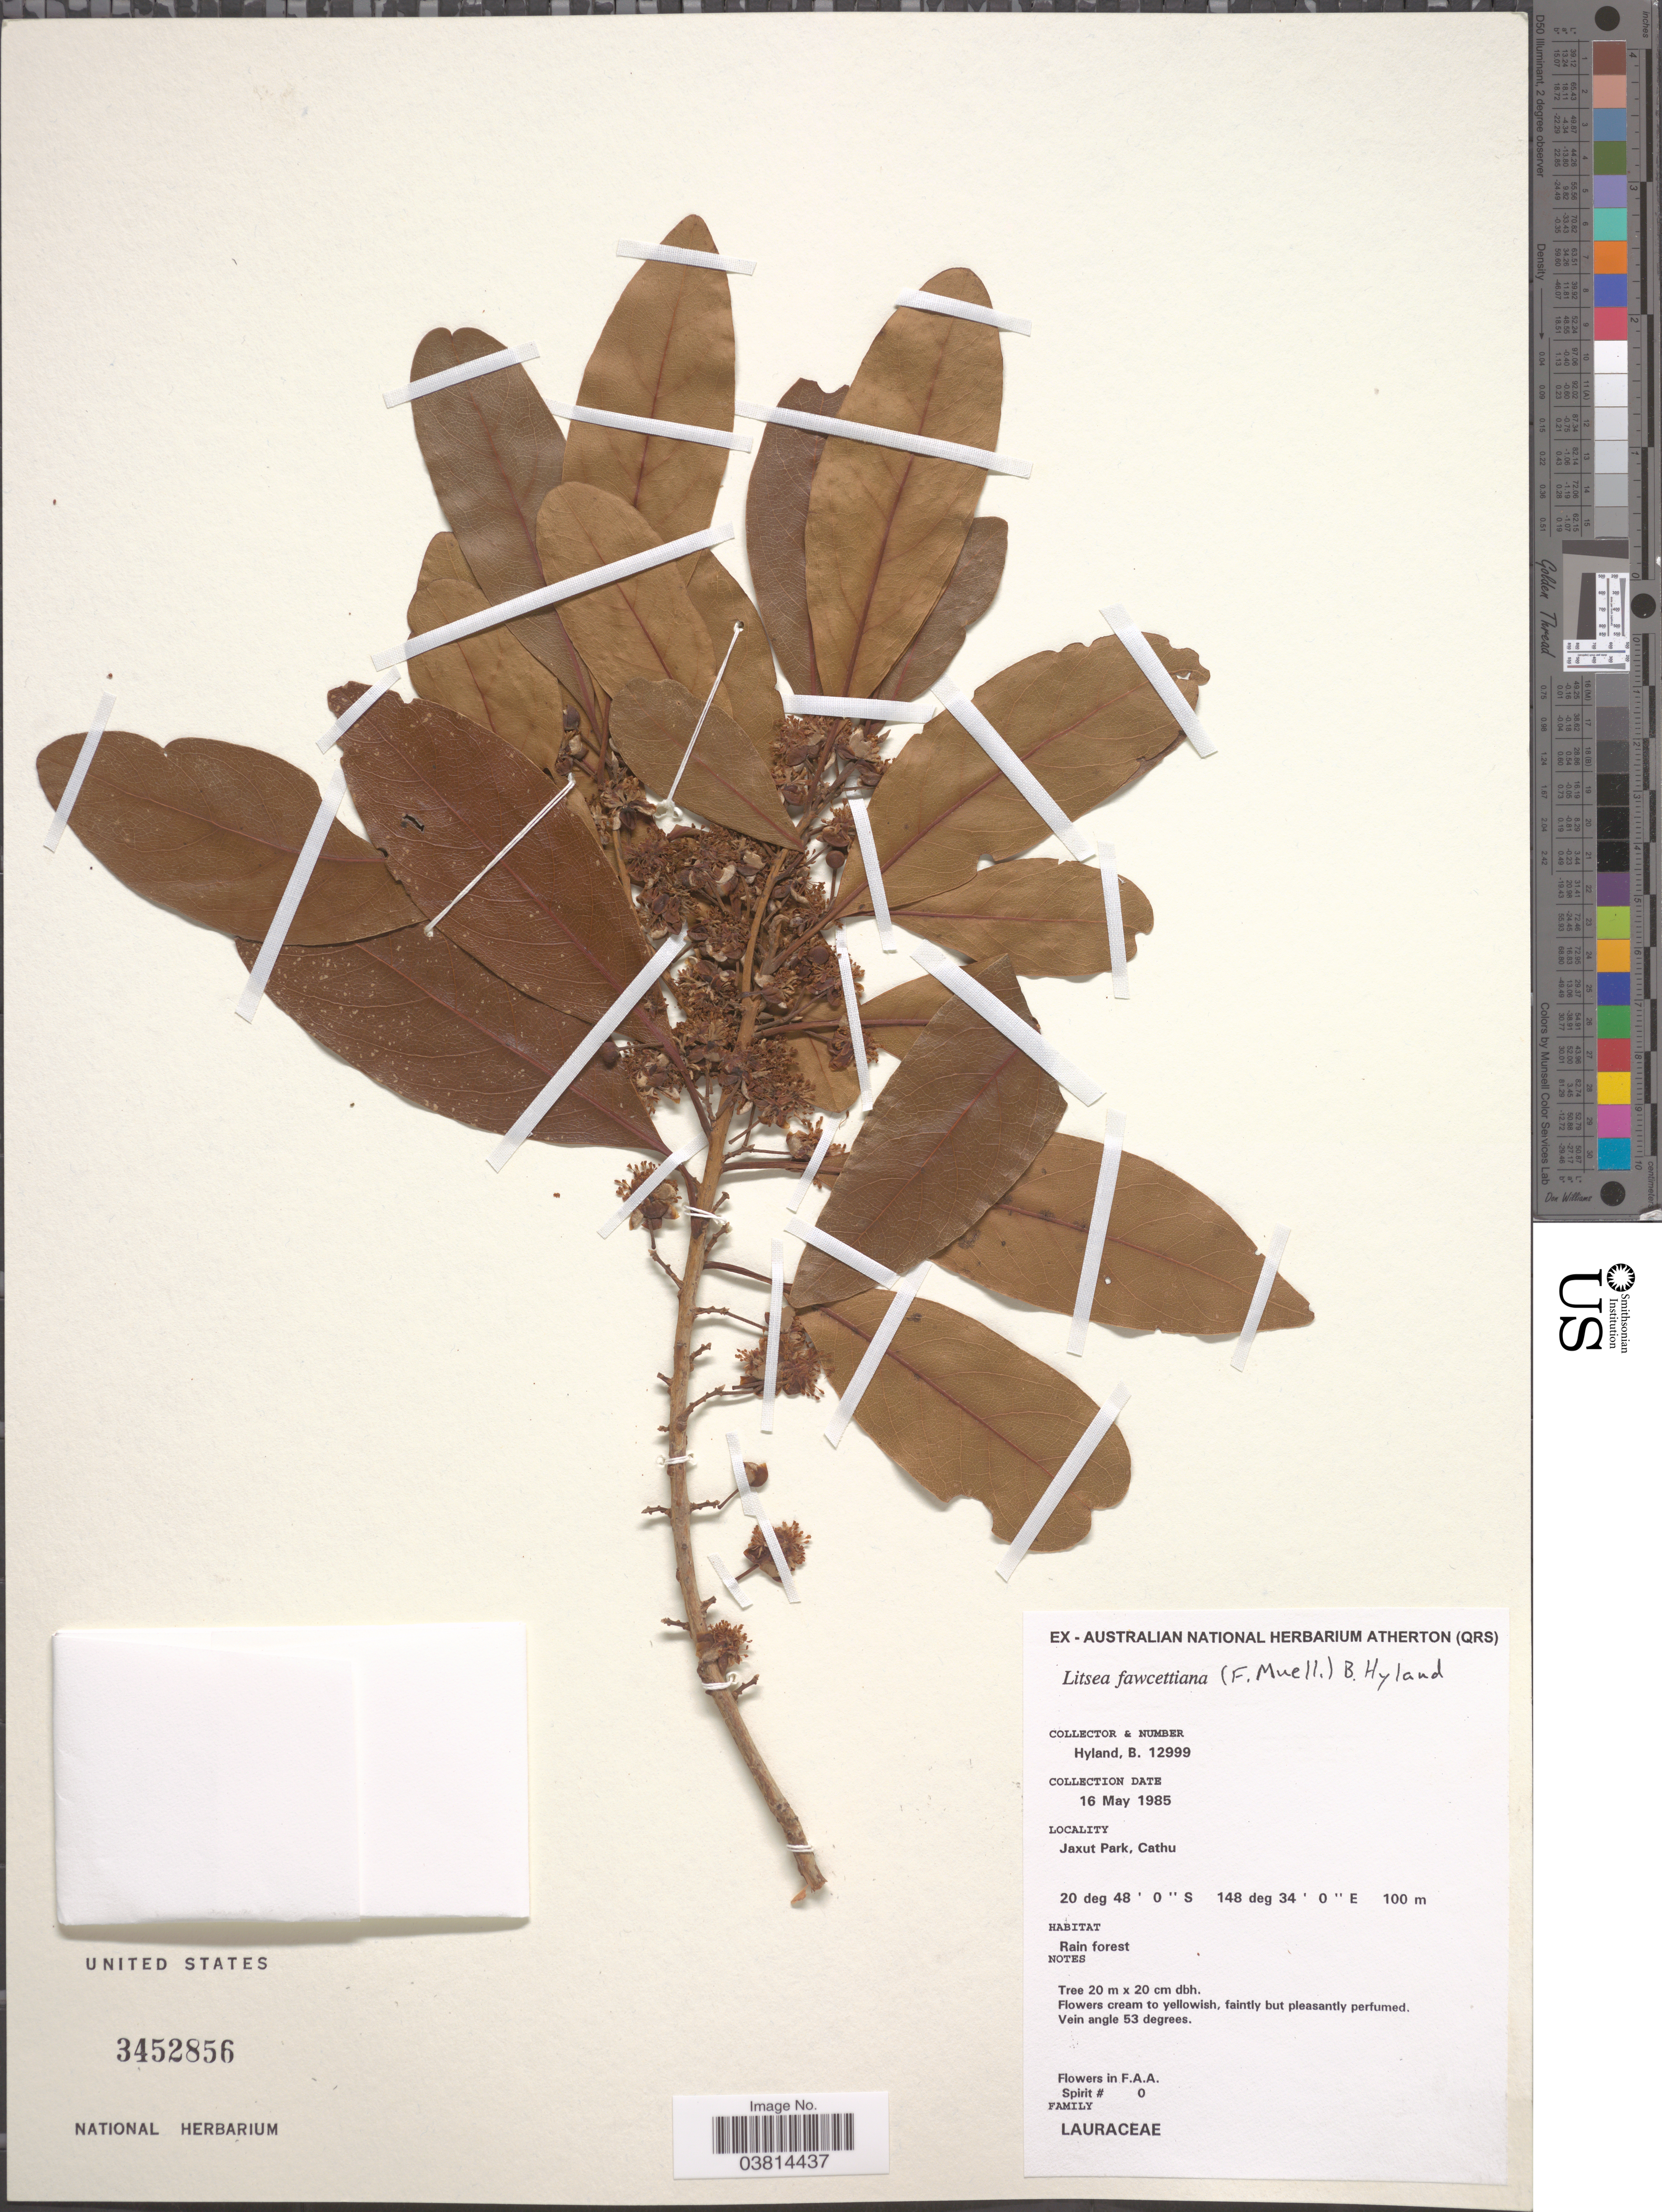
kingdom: Plantae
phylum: Tracheophyta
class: Magnoliopsida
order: Laurales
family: Lauraceae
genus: Litsea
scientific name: Litsea fawcettiana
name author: (F. Muell.) B. Hyland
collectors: B. P. Hyland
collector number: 12999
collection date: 1985-05-16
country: Australia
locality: Jaxut Park, Cathu.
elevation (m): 100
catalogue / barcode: US 3452856